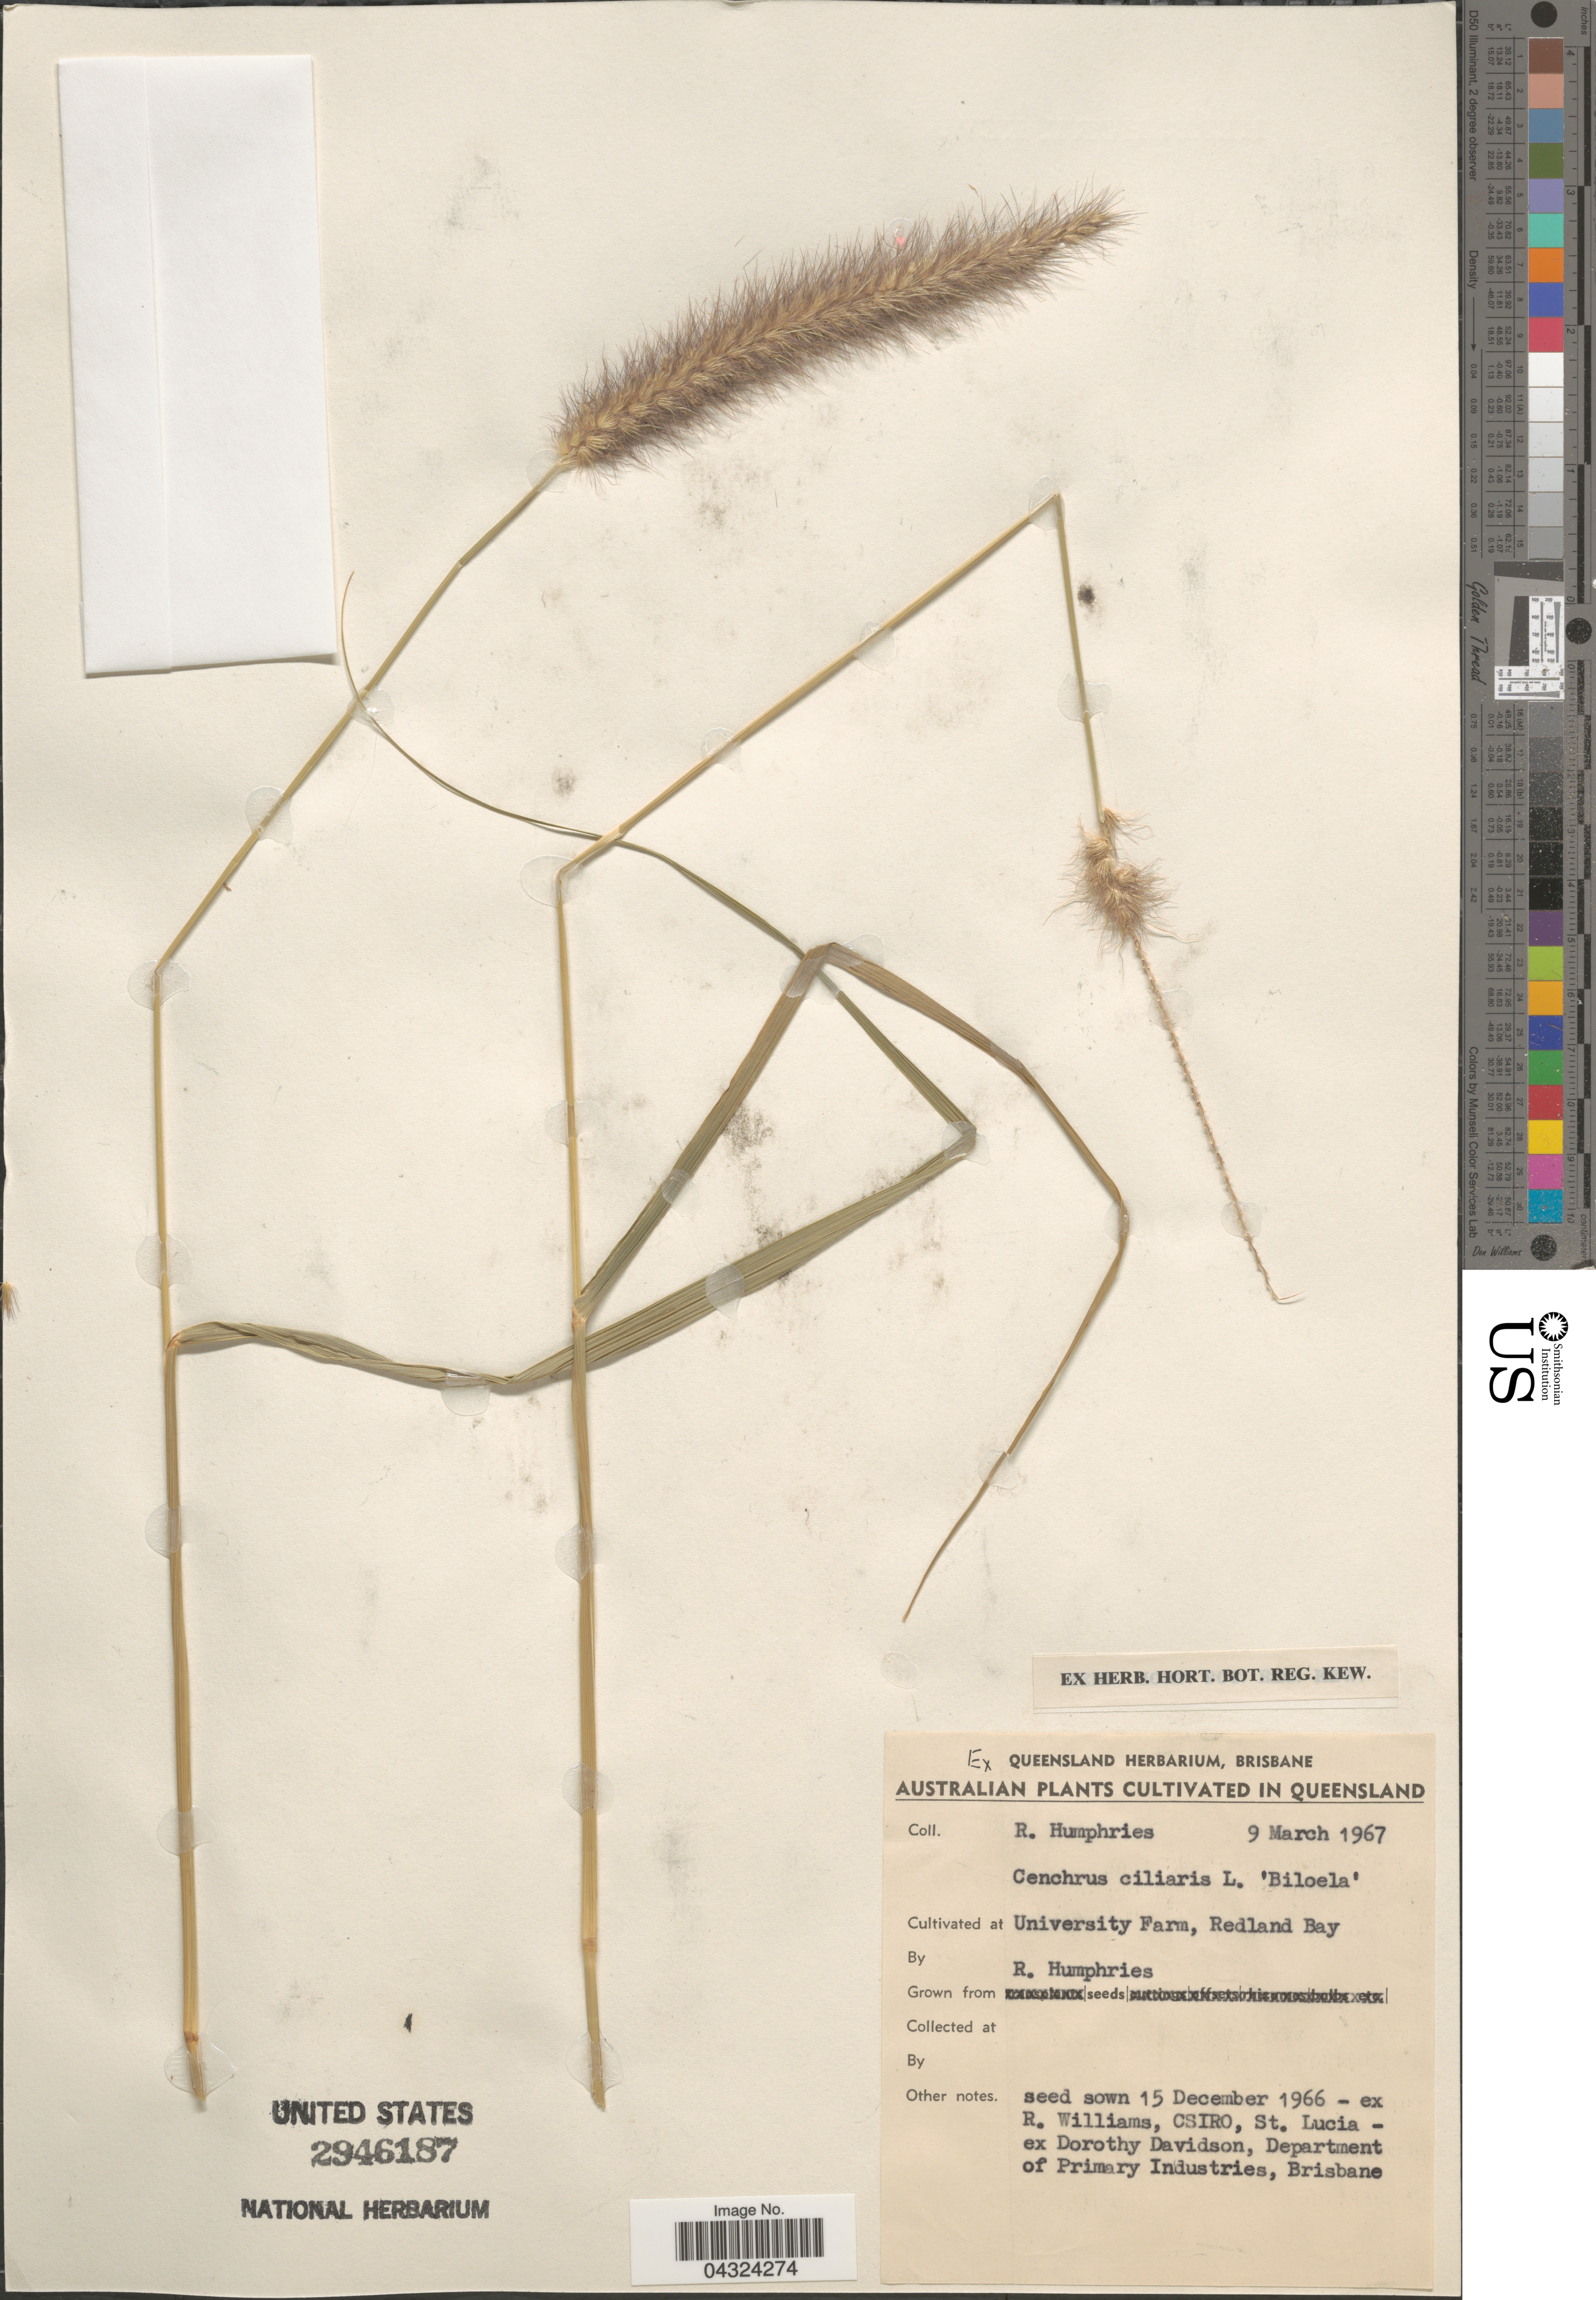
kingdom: Plantae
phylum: Tracheophyta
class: Liliopsida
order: Poales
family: Poaceae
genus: Cenchrus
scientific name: Cenchrus ciliaris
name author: L.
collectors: R. Humphries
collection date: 1967-03-09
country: Australia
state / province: Queensland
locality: Cultivated at University Farm, Redland Bay.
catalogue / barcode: US 2946187